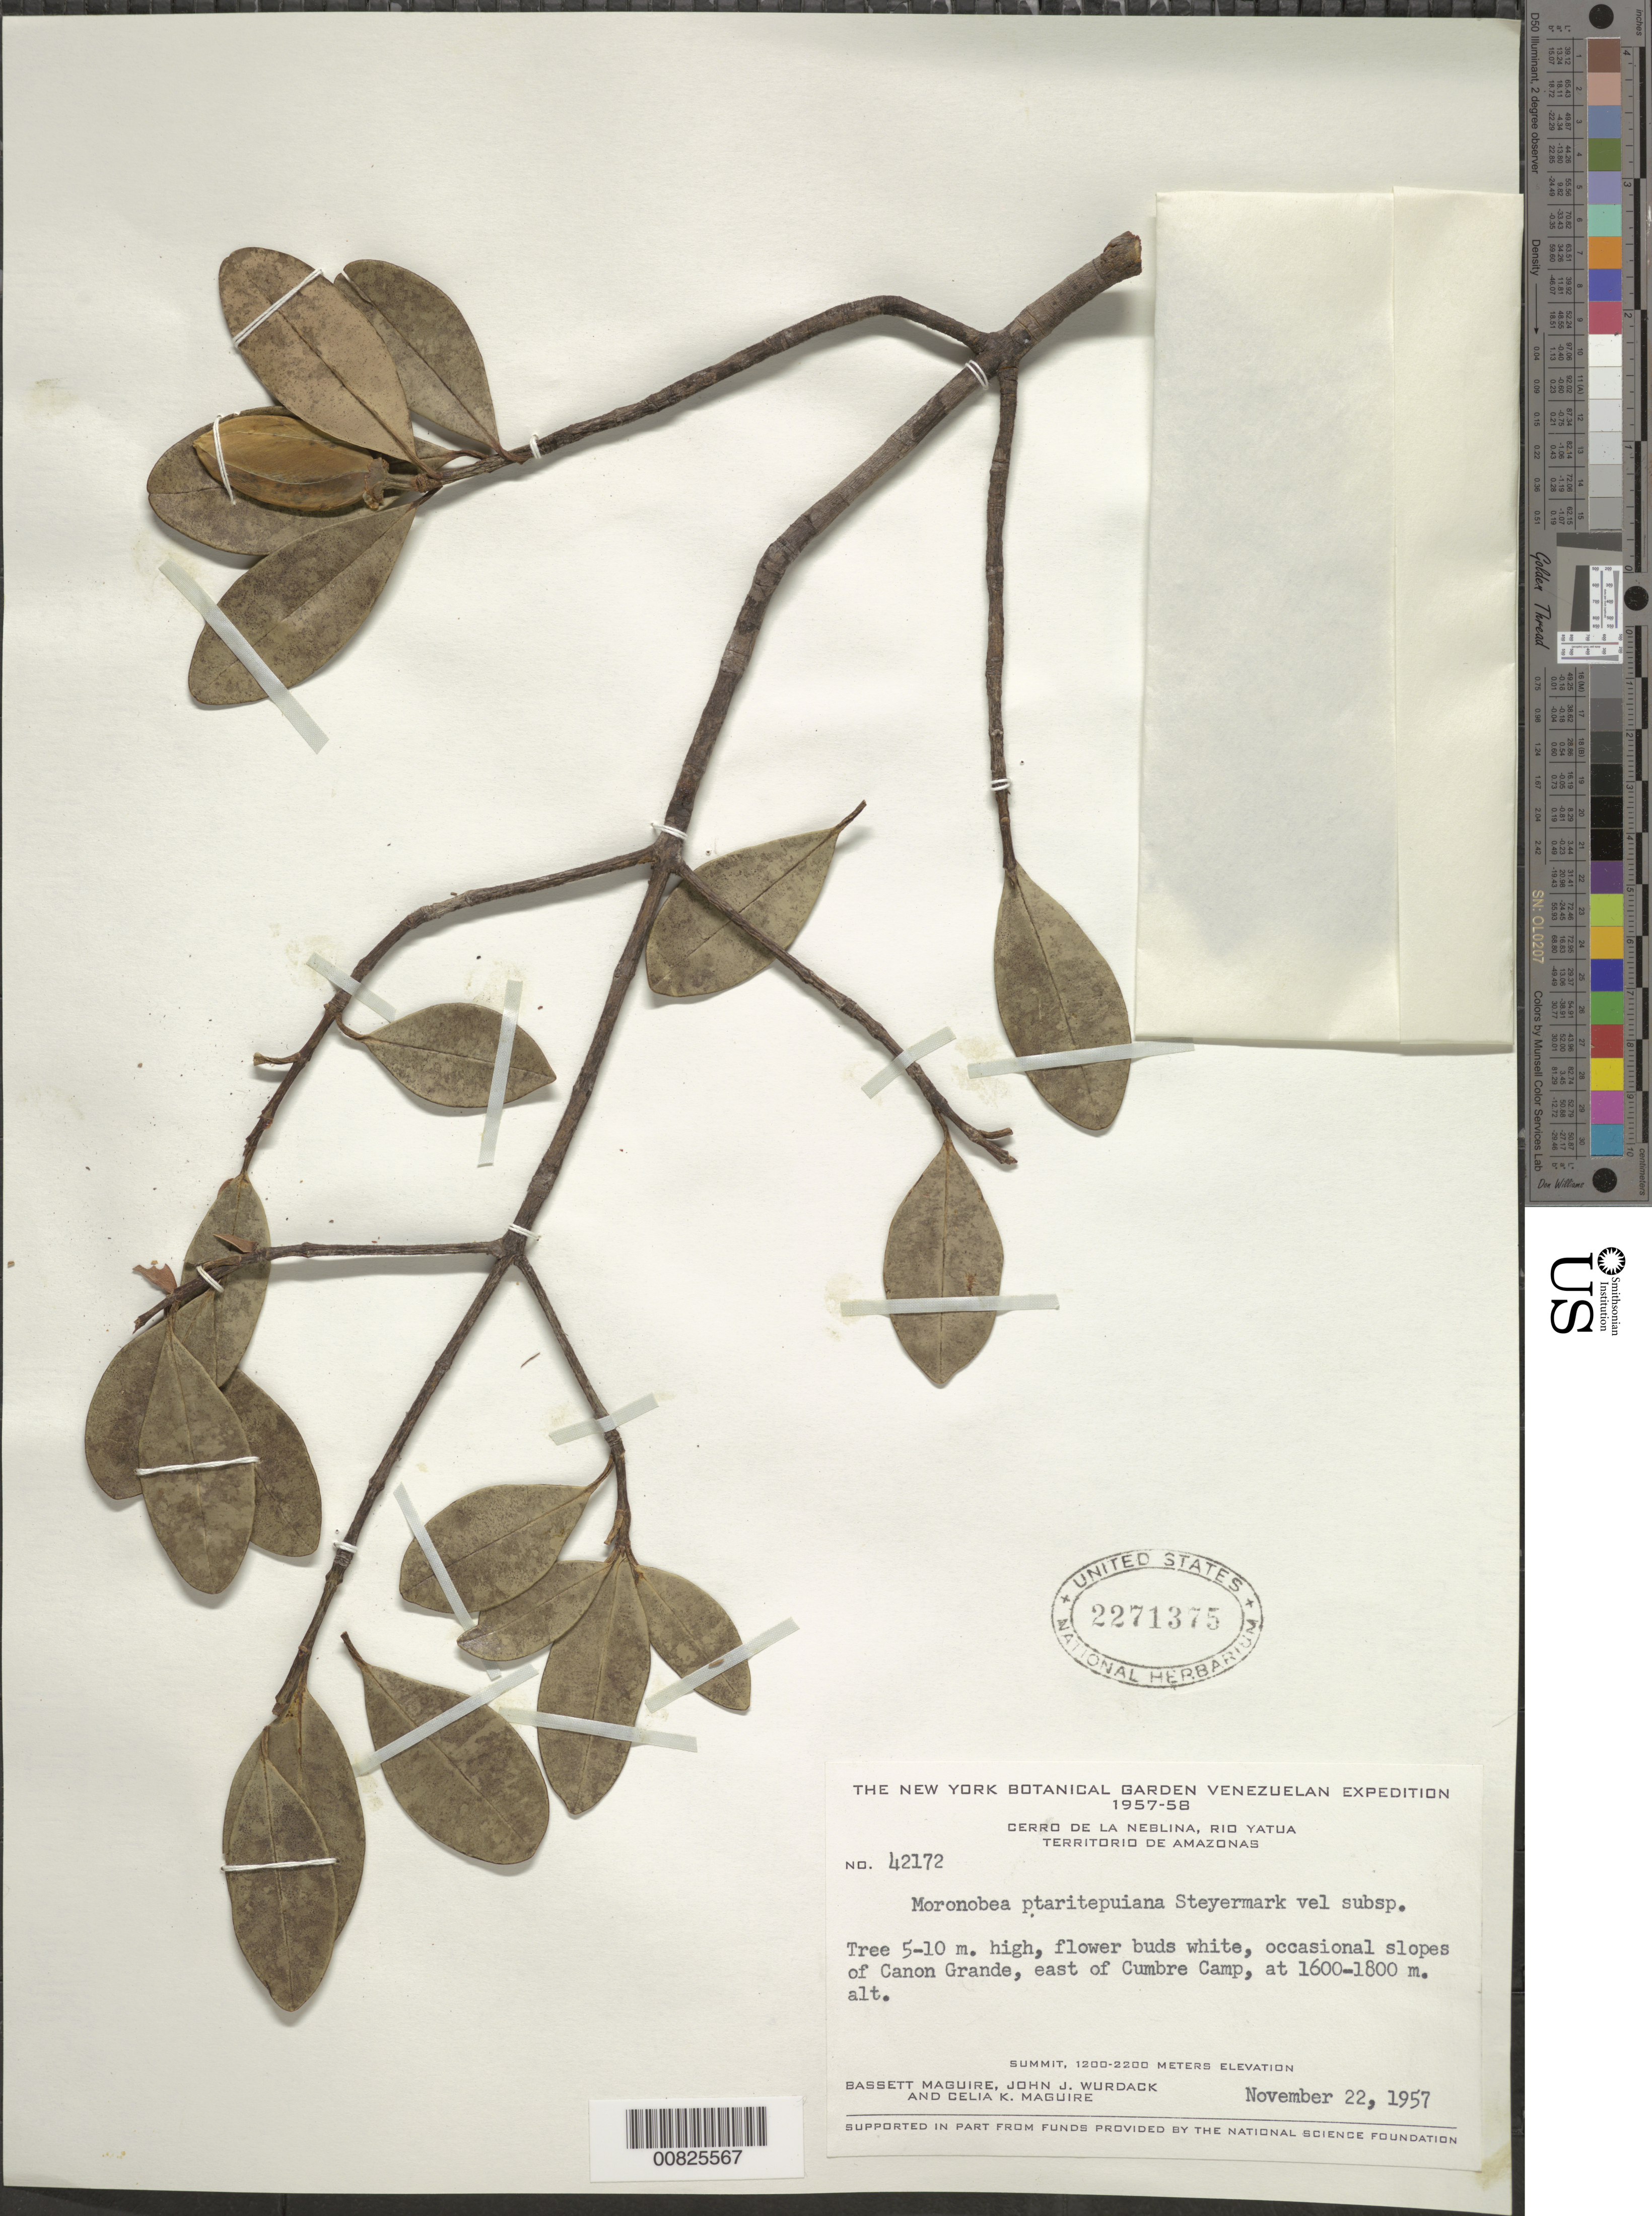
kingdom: Plantae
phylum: Tracheophyta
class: Magnoliopsida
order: Malpighiales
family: Clusiaceae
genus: Moronobea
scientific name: Moronobea ptaritepuiana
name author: Steyerm.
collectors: B. Maguire, J. J. Wurdack & C. K. Maguire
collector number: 42117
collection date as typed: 22-Nov-57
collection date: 1957-11-22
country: Venezuela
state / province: Amazonas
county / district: Río Negro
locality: Cerro de la Neblina, Río Yatua, W of Cumbre Camp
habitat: Slopes of Cañon Grande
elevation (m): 1600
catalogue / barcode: US 2271375